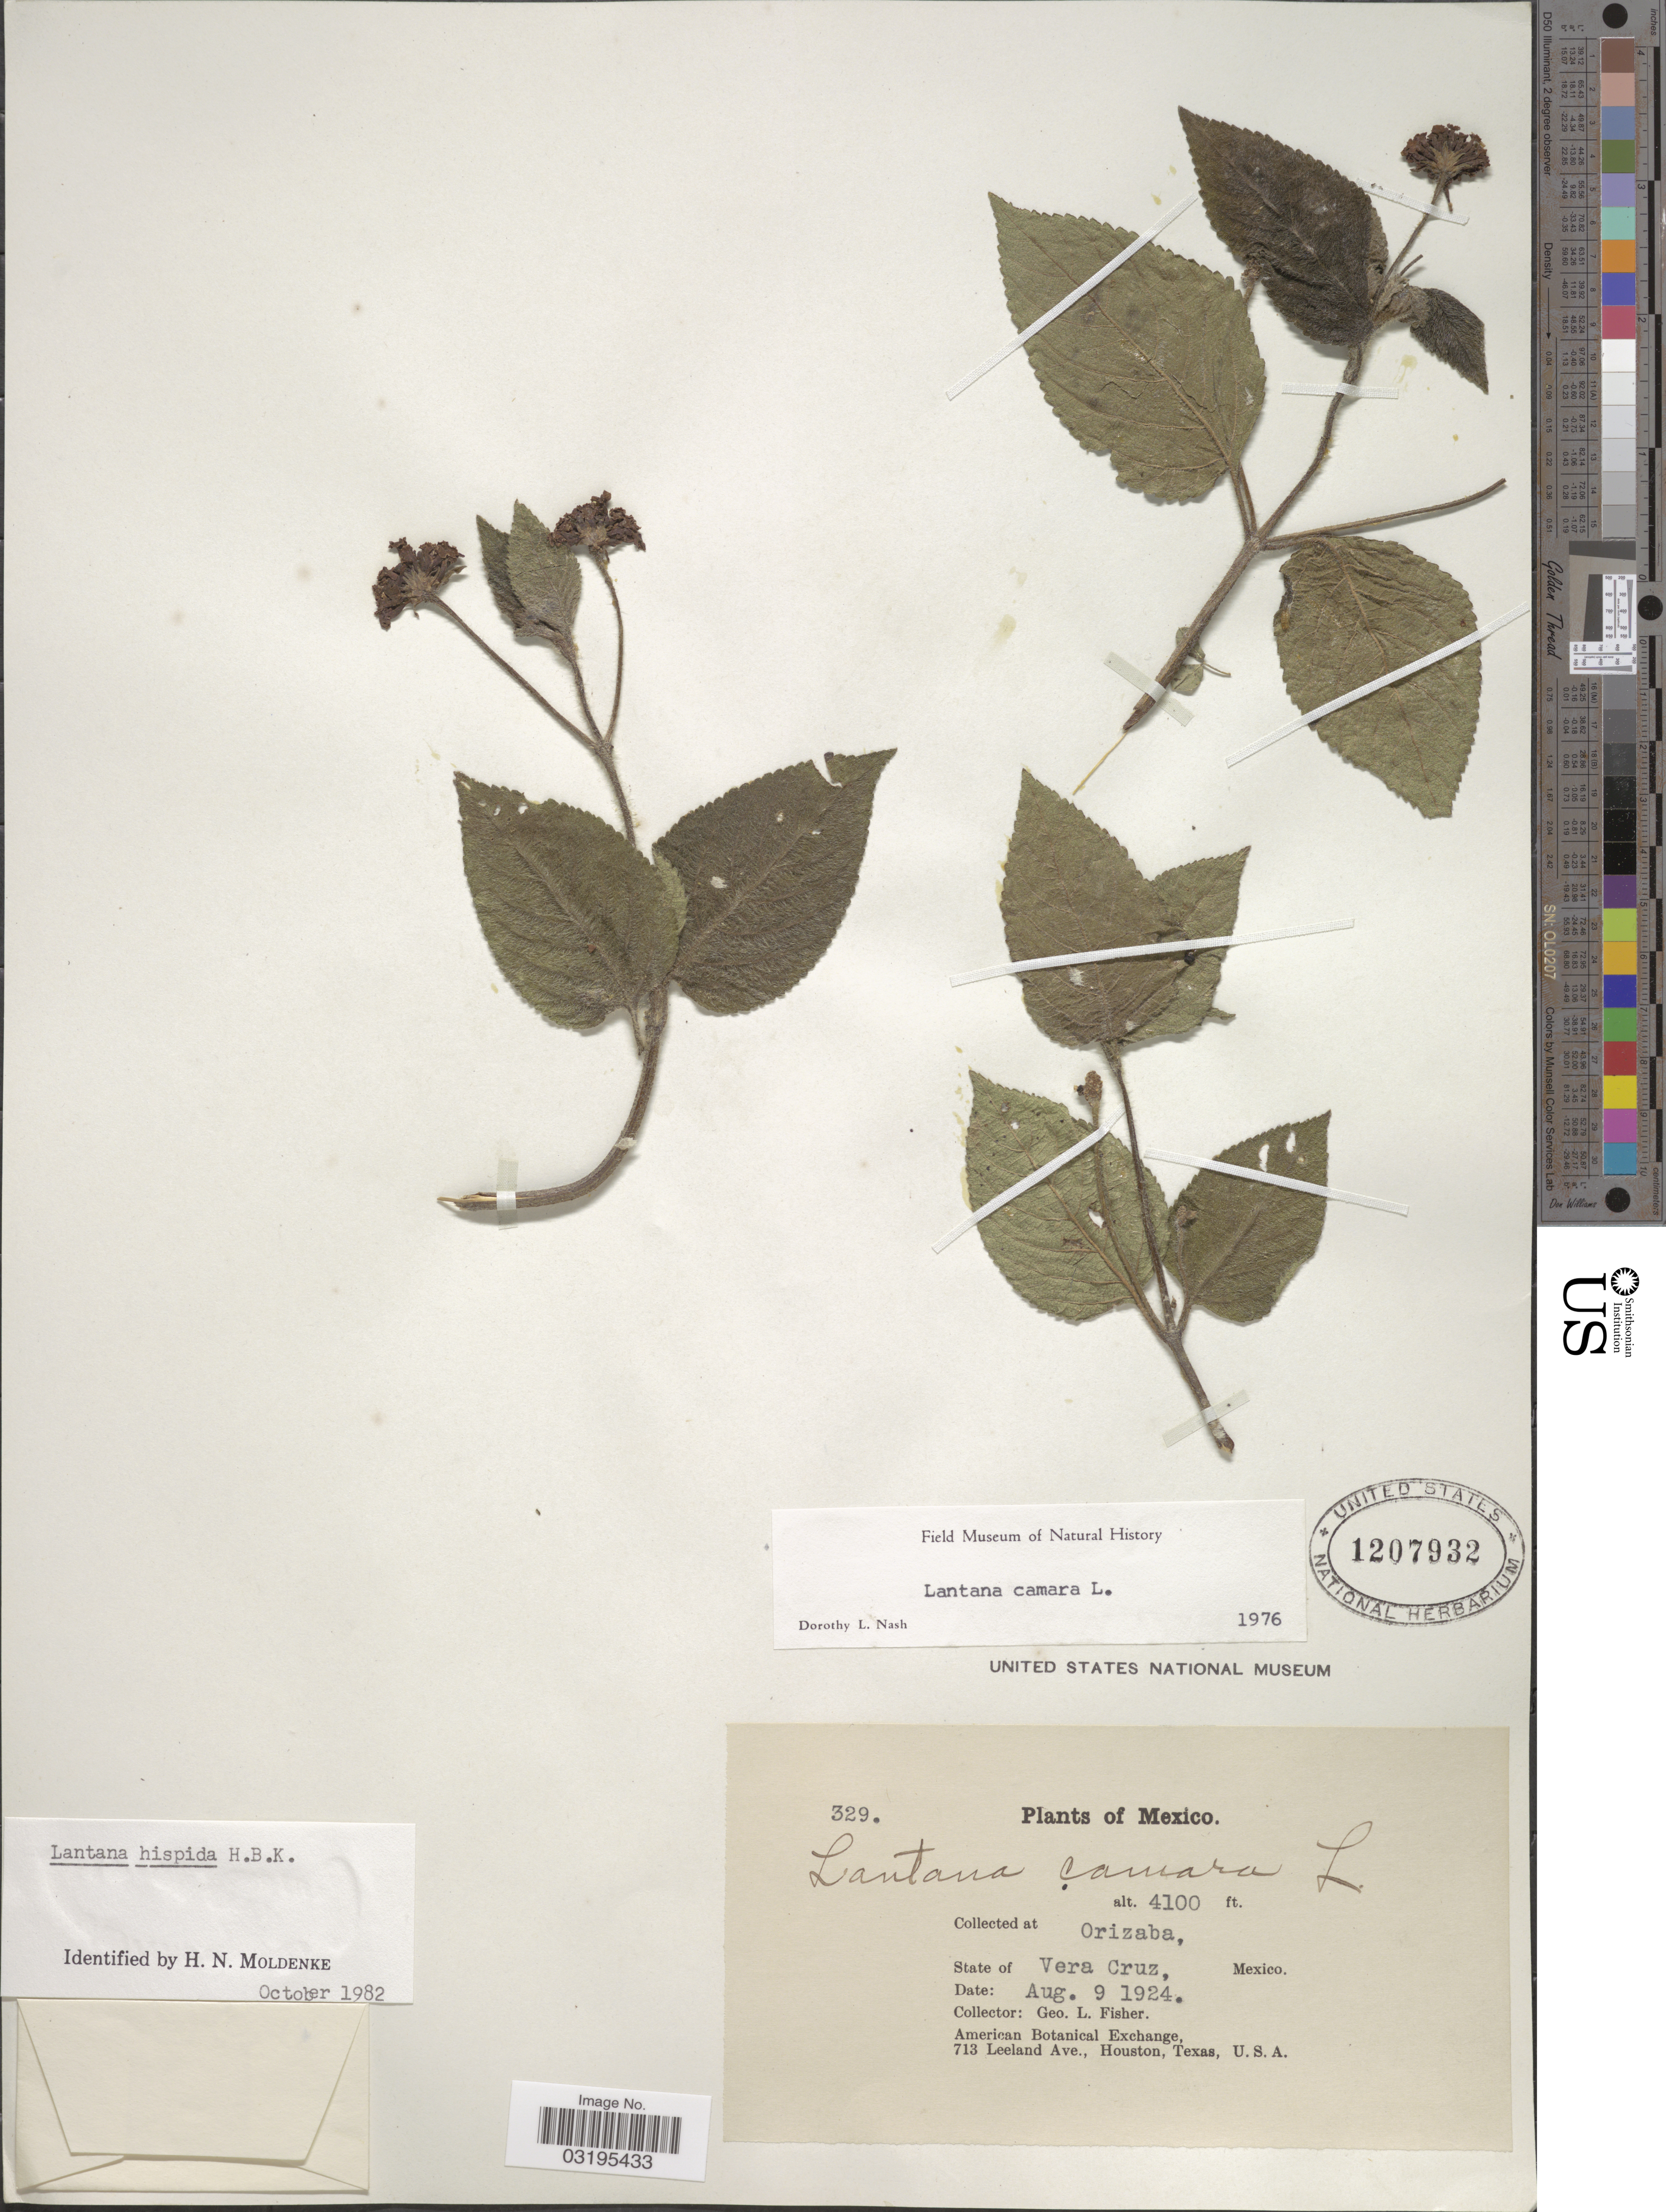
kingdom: Plantae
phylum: Tracheophyta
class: Magnoliopsida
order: Lamiales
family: Verbenaceae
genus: Lantana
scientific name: Lantana hispida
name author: Kunth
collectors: G. L. Fisher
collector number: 329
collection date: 1924-08-09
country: Mexico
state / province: Veracruz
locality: Orizaba. State of Vera Cruz.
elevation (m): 1250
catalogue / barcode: US 1207932